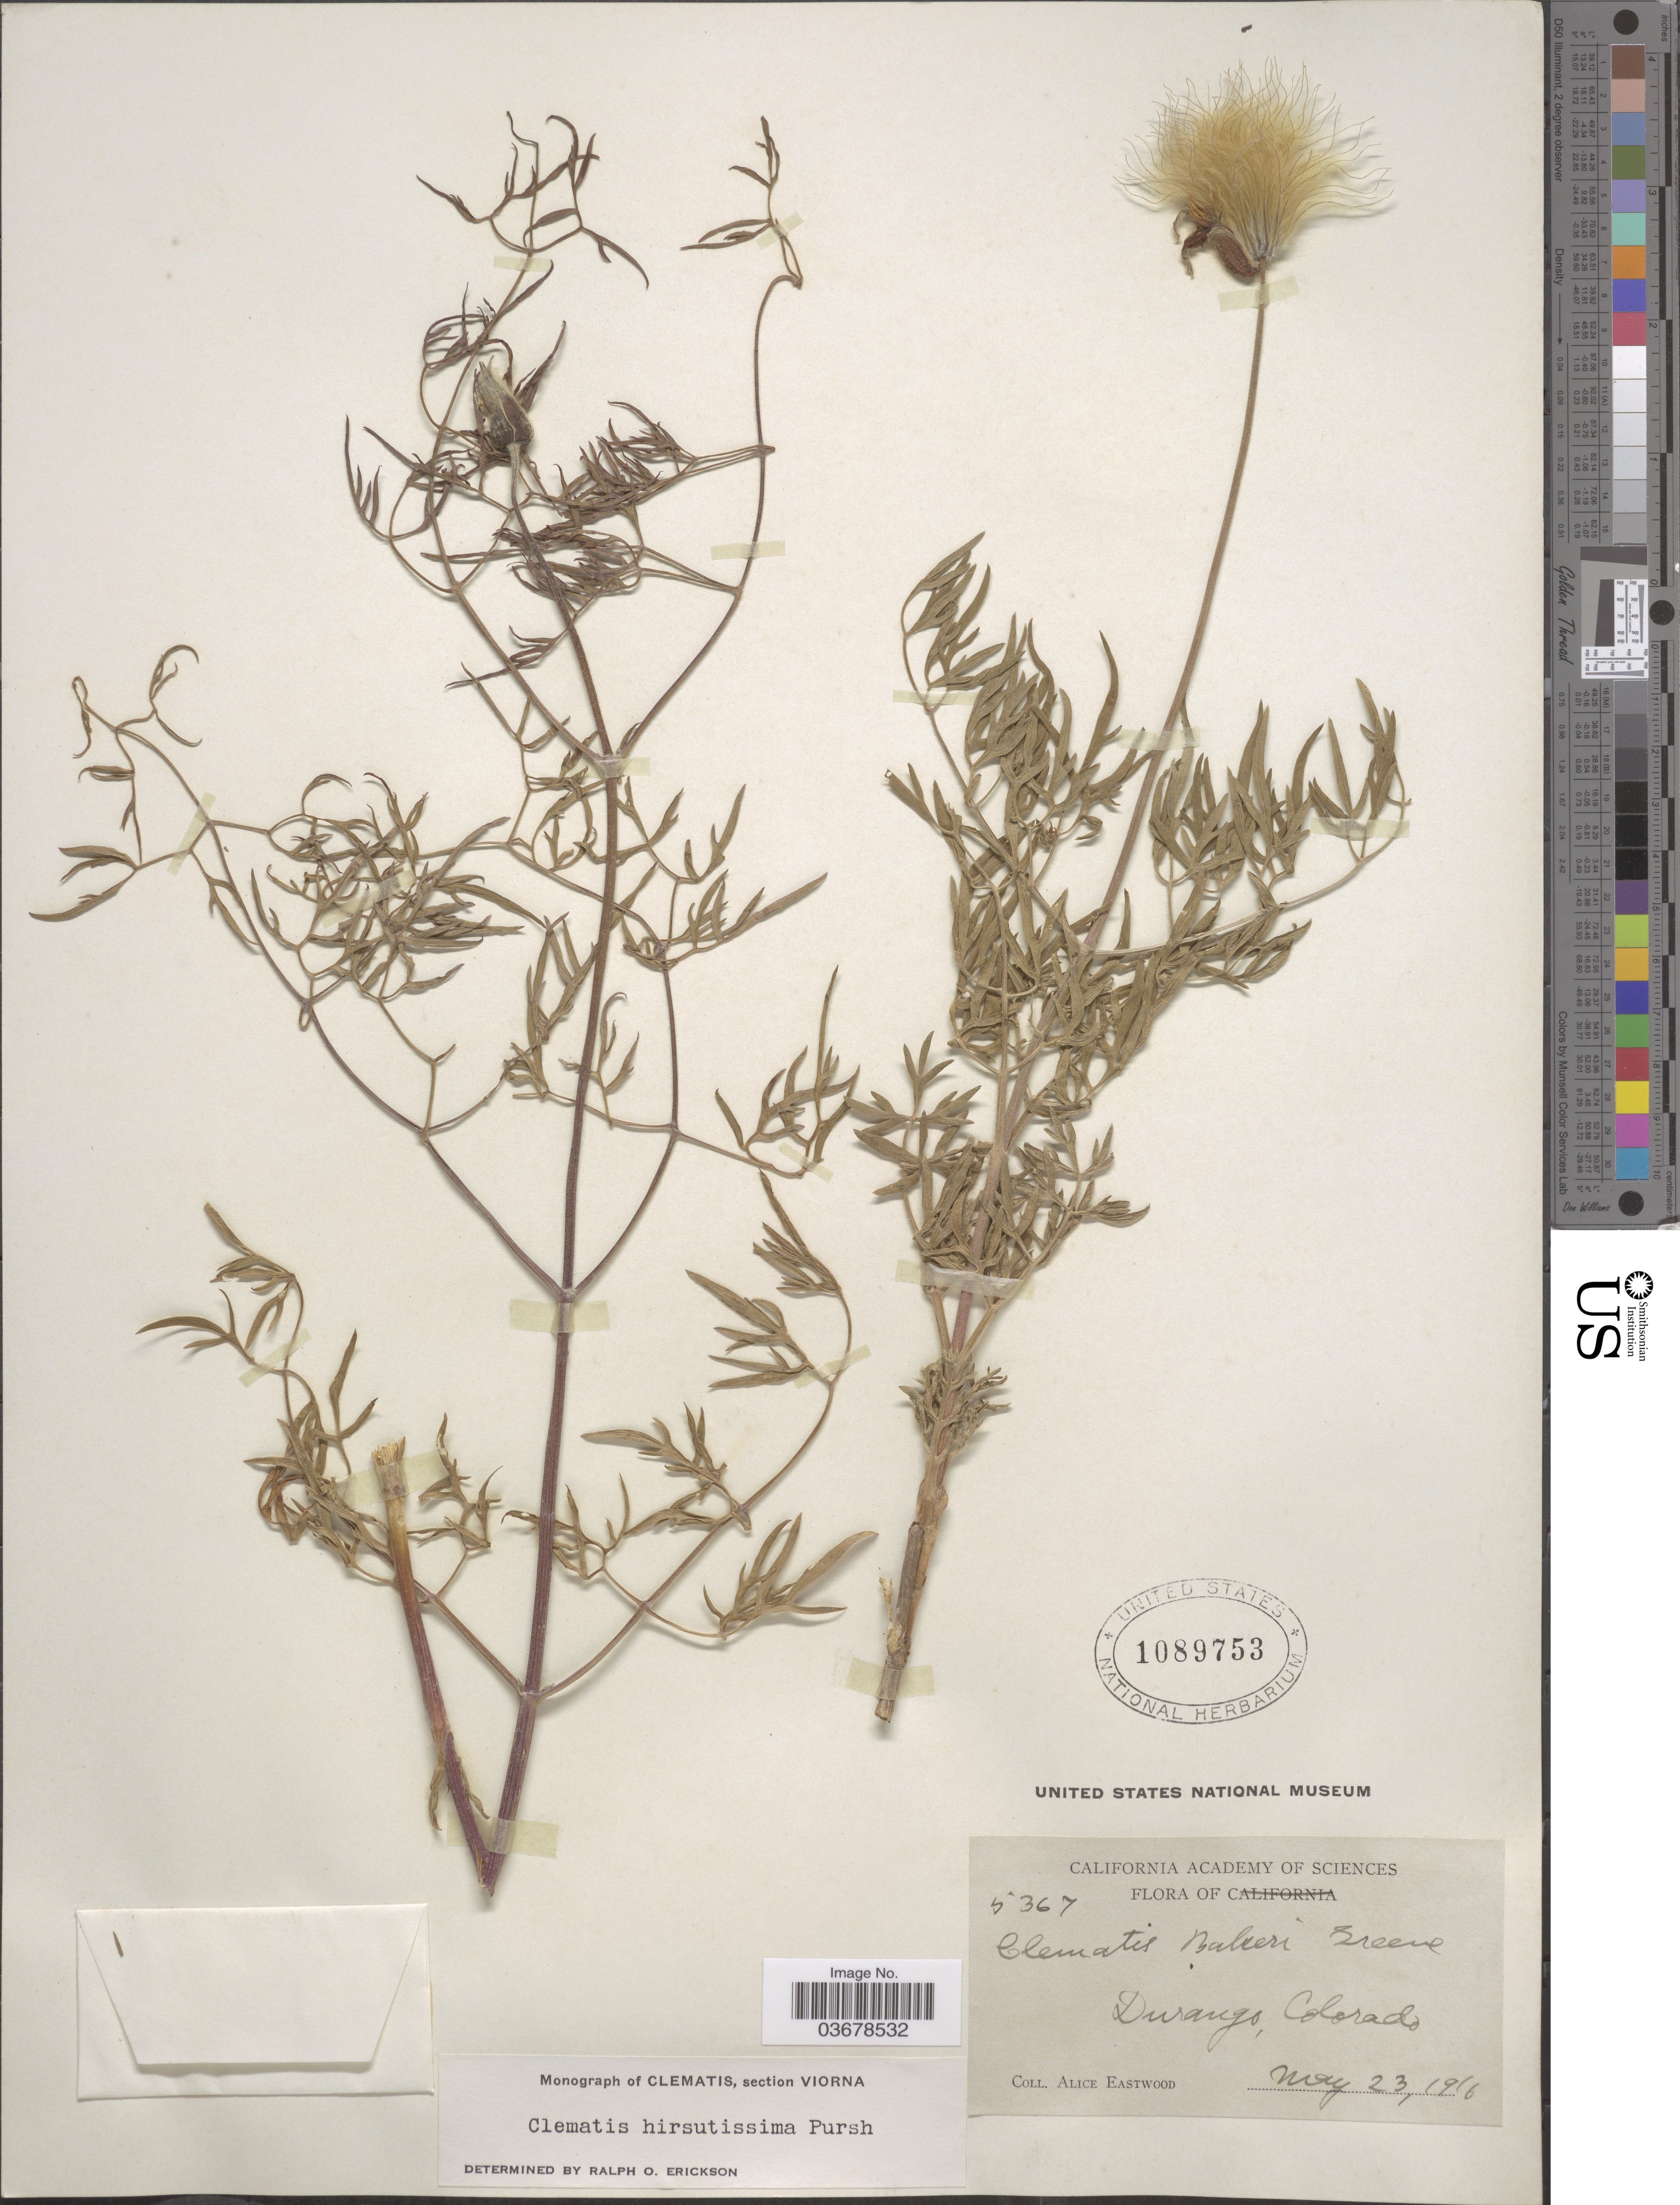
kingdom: Plantae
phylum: Tracheophyta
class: Magnoliopsida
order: Ranunculales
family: Ranunculaceae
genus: Clematis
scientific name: Clematis viorna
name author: L.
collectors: A. Eastwood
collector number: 5367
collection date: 1916-05-23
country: United States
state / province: Colorado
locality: Durango.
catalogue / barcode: US 1089753